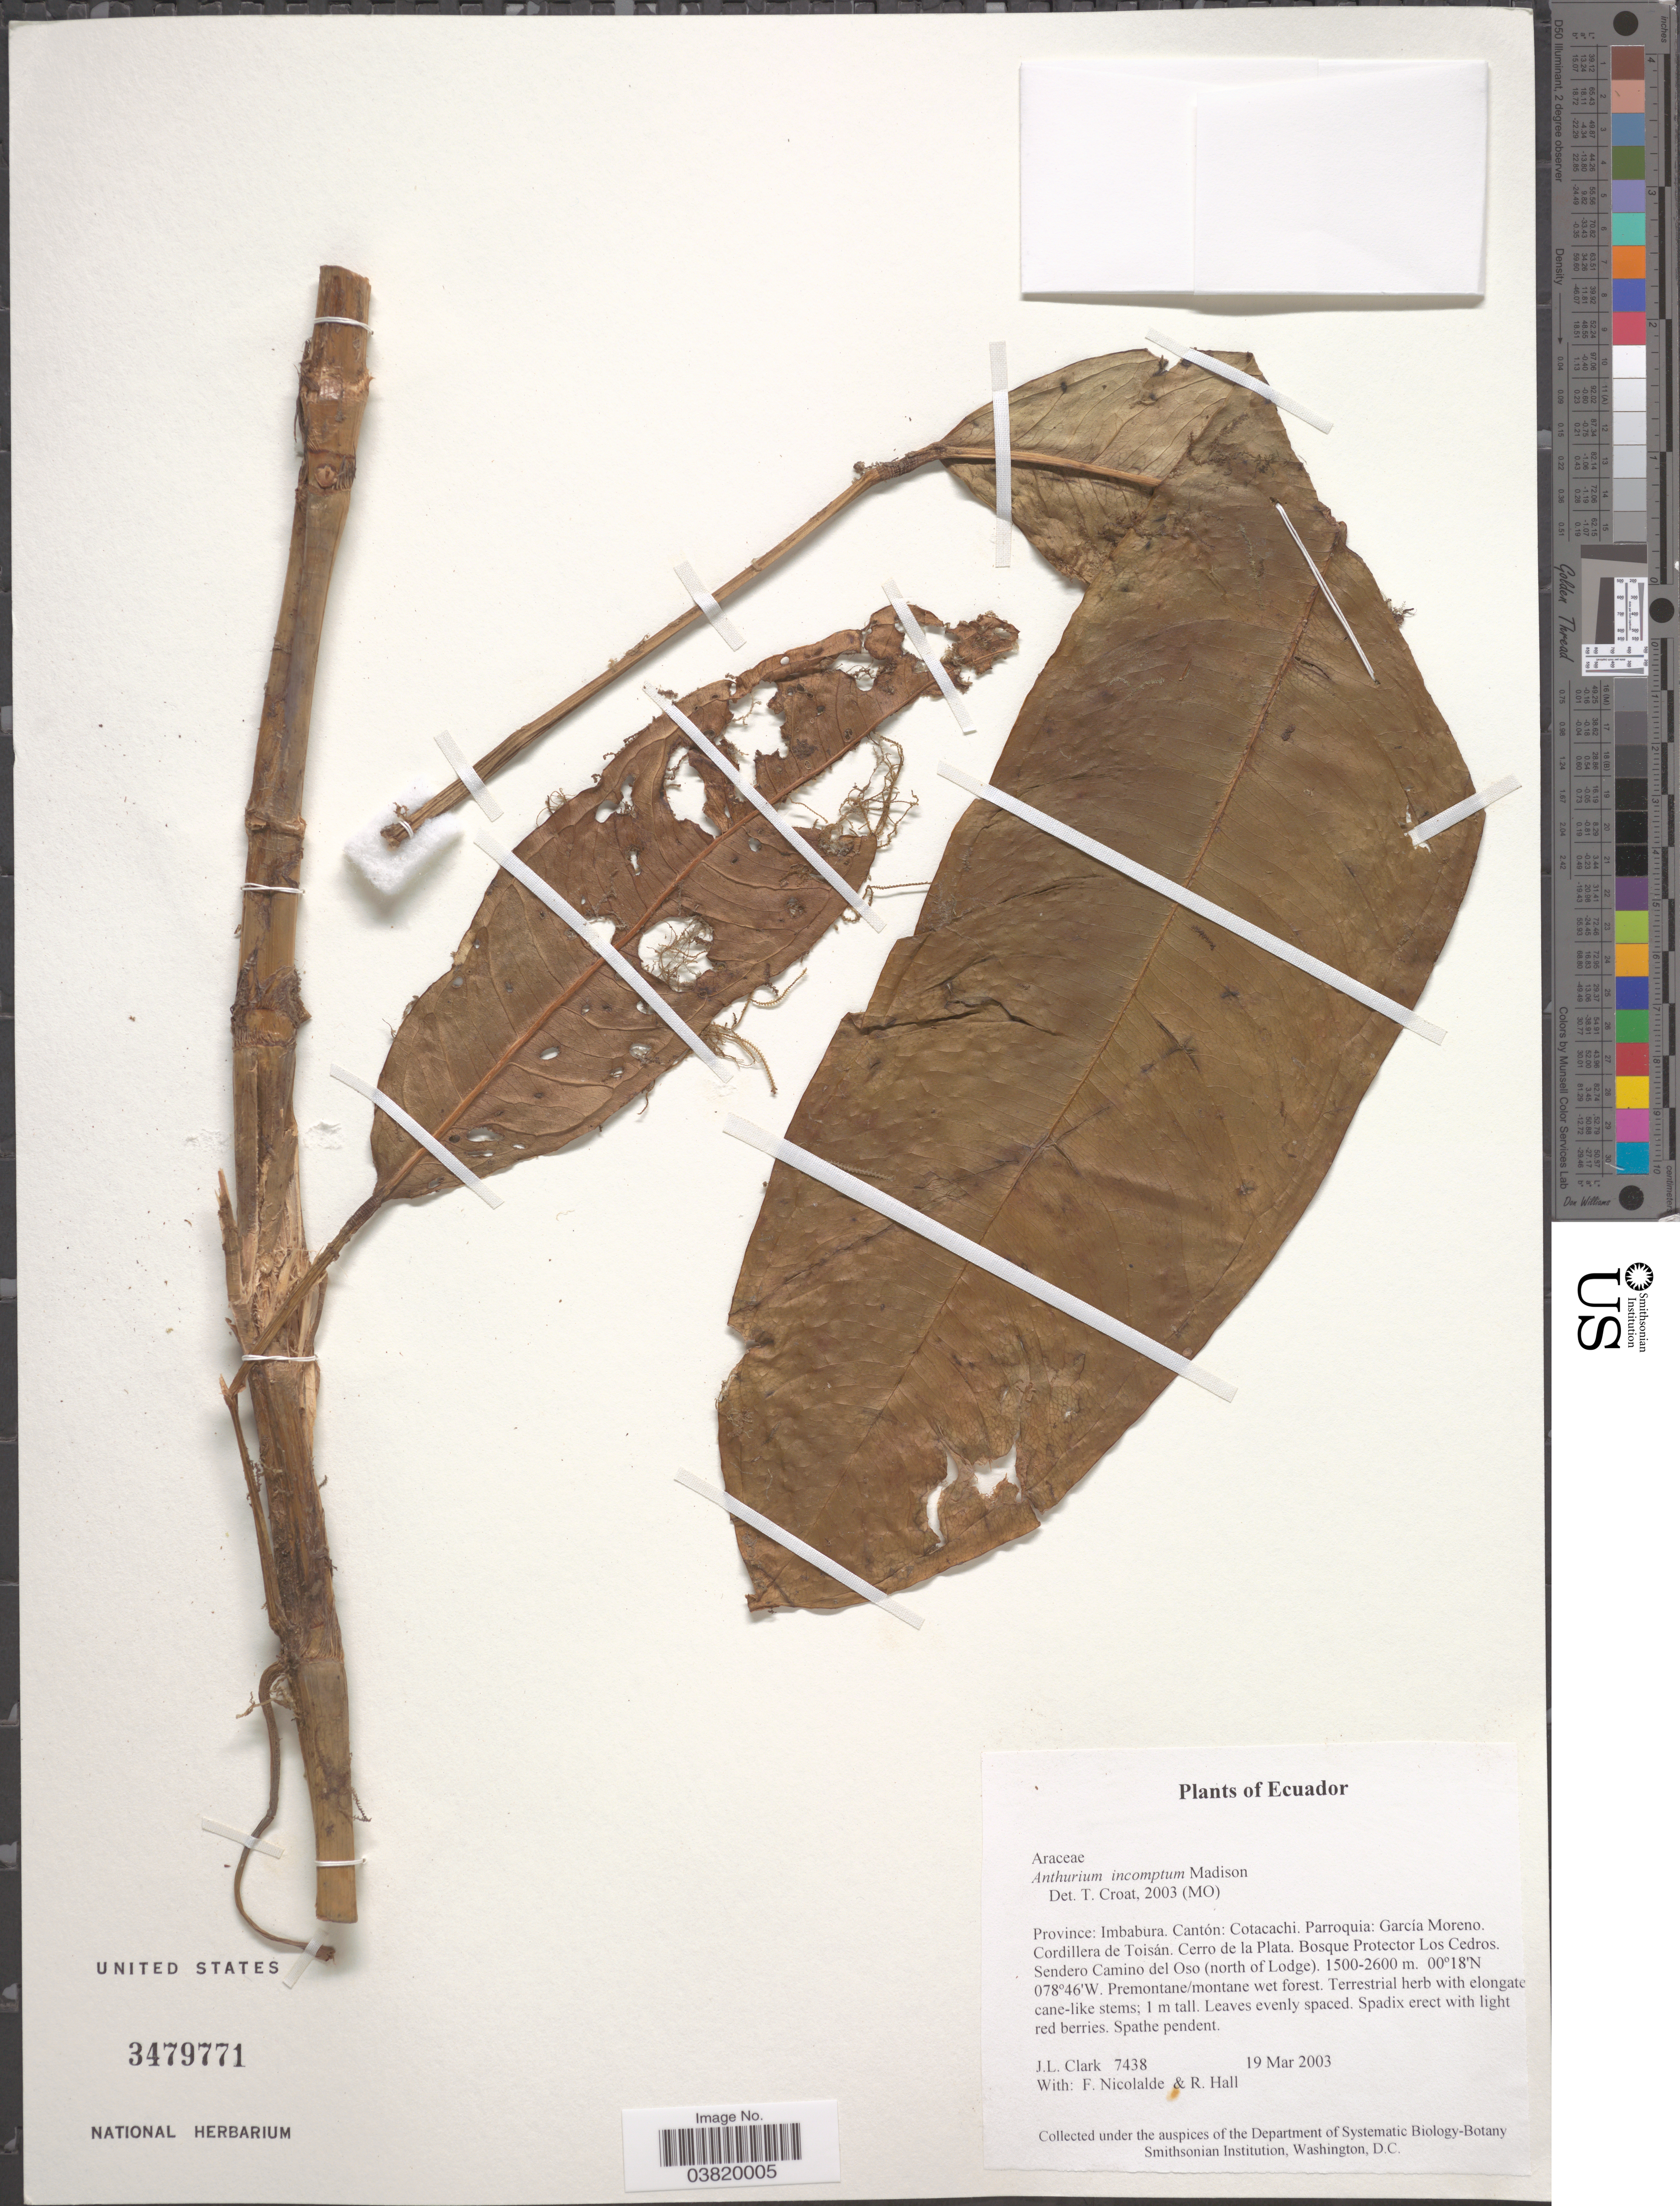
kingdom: Plantae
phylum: Tracheophyta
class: Liliopsida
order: Alismatales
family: Araceae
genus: Anthurium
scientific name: Anthurium incomptum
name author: Madison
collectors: J. L. Clark, F. Nicolalde & R. Hall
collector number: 7438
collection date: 2003-03-19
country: Ecuador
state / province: Imbabura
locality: Cantón: Cotacachi. Parroquia: García Moreno. Cordillera de Toisán. Cerro de la Plata. Bosque Protector Los Cedros. Sendero Camino del Oso (north of Lodge).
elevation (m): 1500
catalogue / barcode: US 3479771